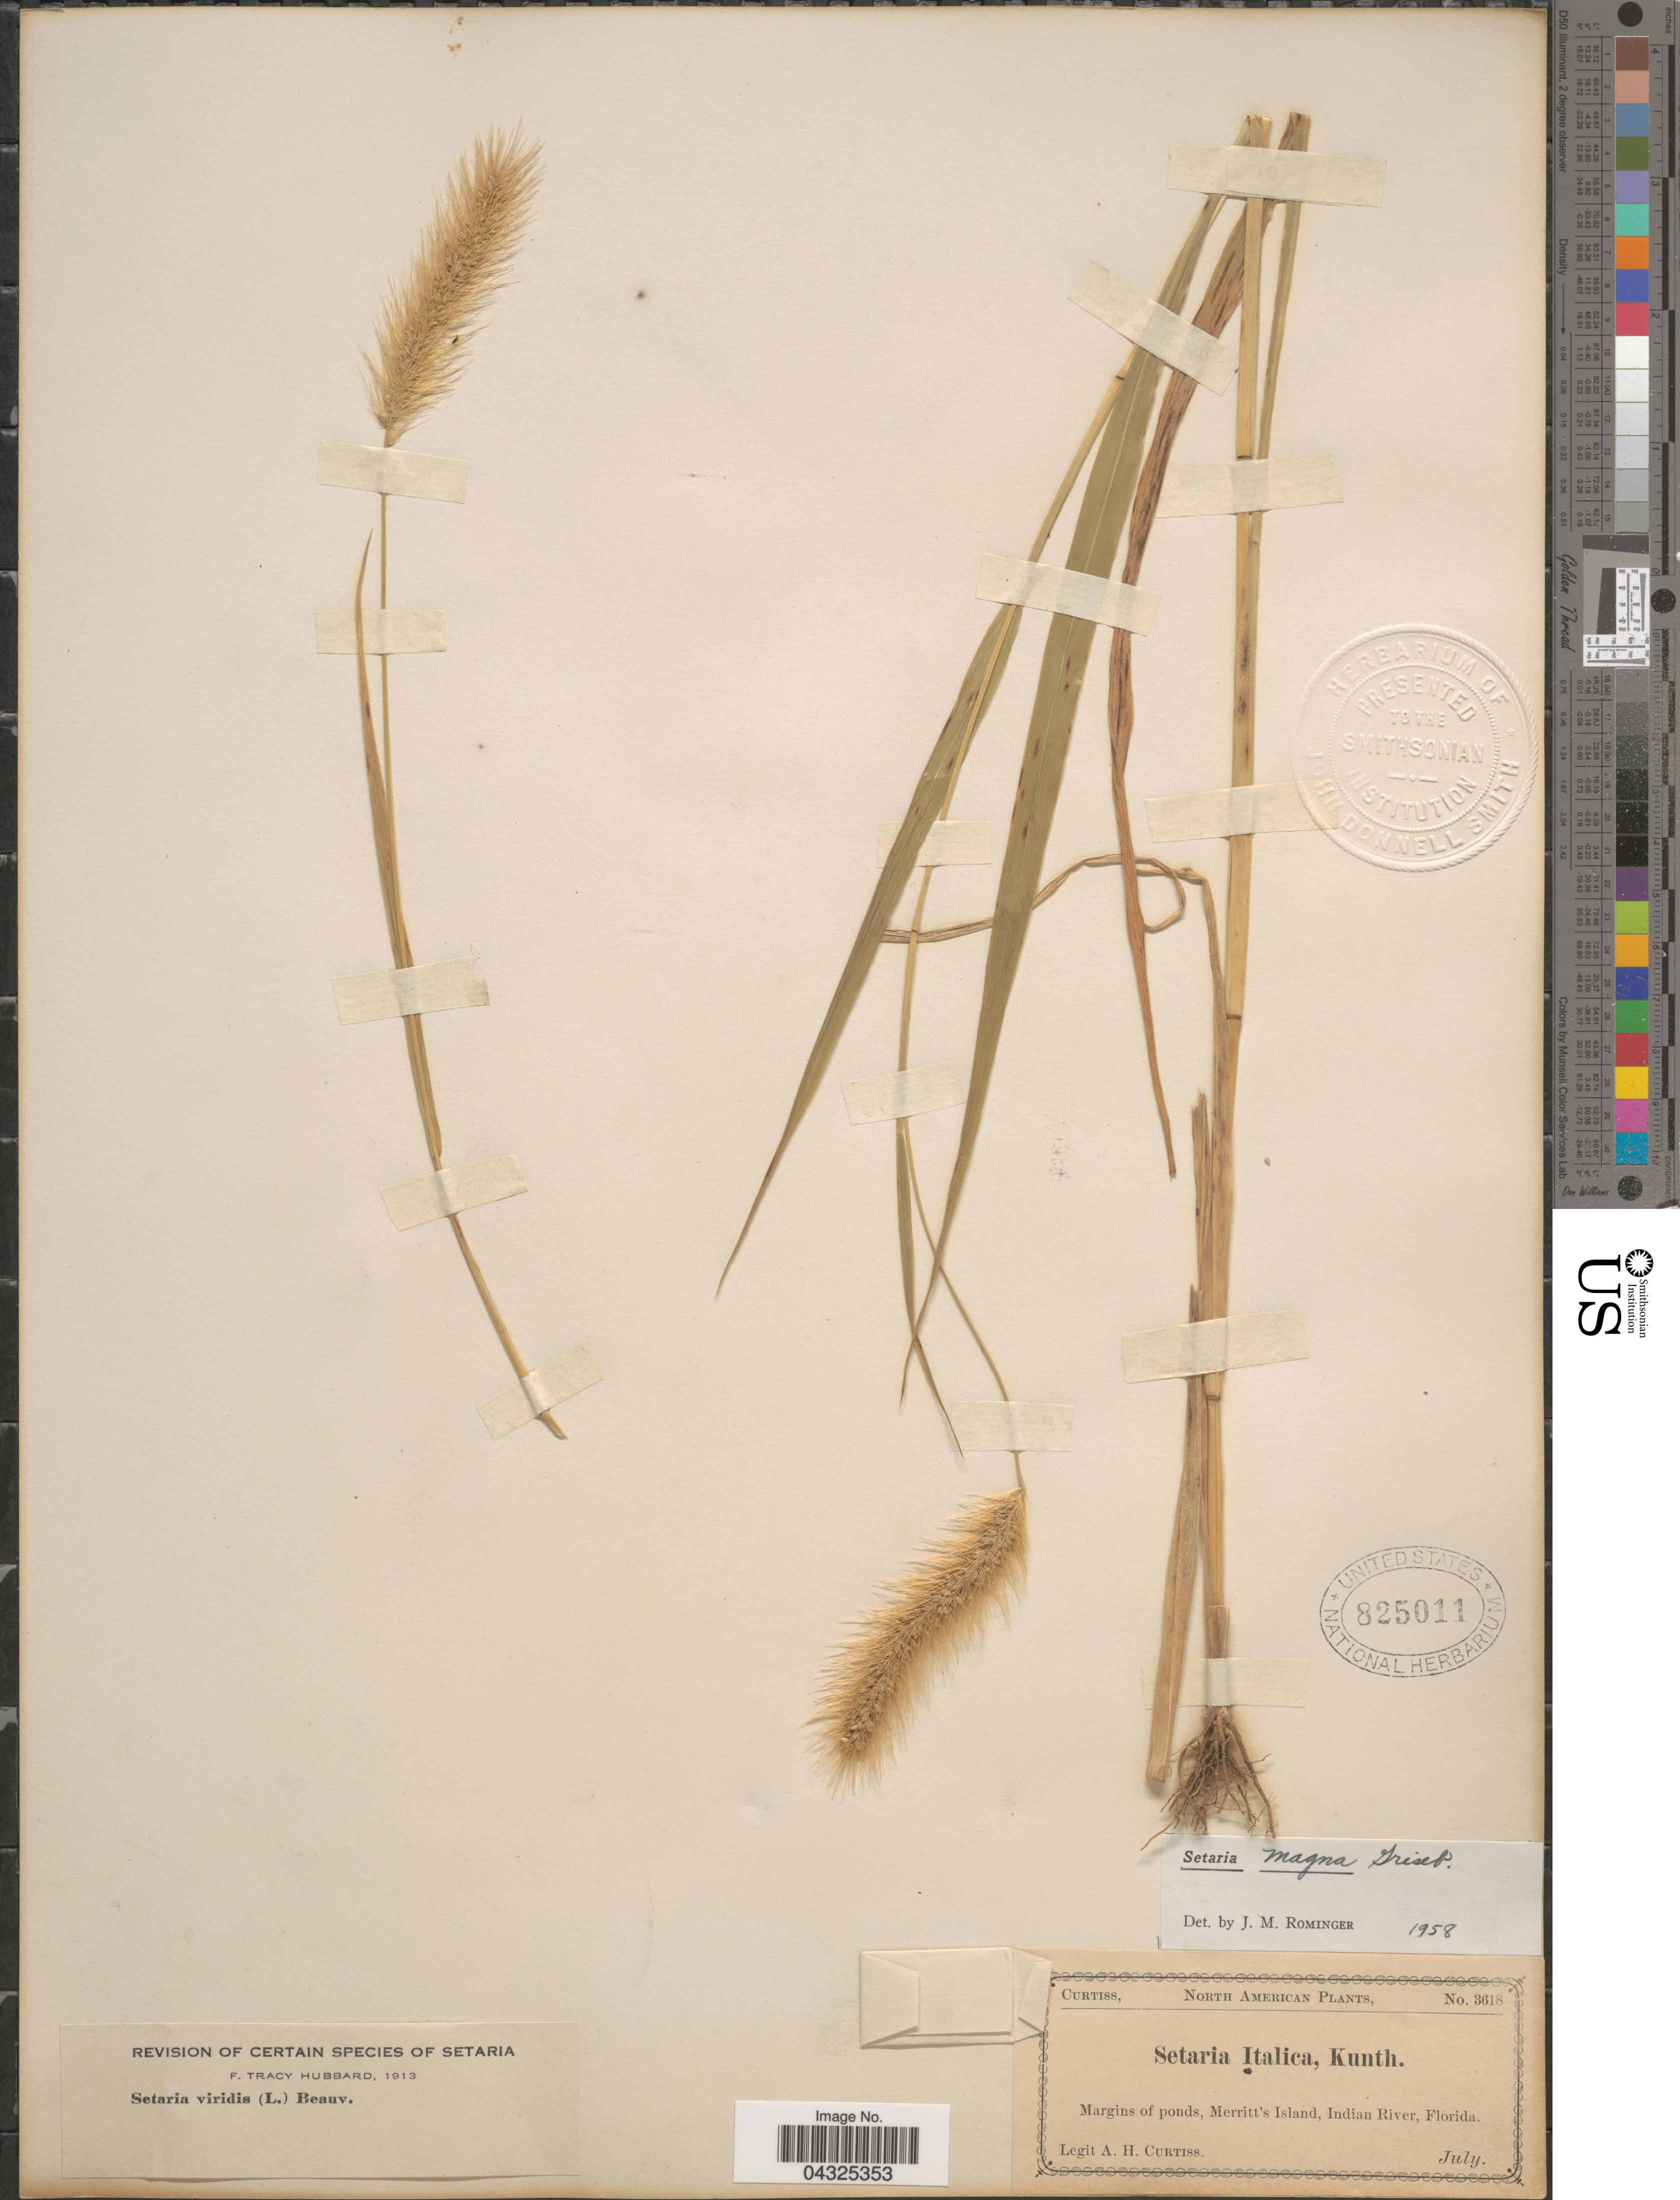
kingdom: Plantae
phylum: Tracheophyta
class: Liliopsida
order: Poales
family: Poaceae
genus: Setaria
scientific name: Setaria magna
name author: Griseb.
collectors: A. H. Curtiss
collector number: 3618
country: United States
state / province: Florida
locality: Margin of ponds, Merritt's Island, Indian River.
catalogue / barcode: US 825011